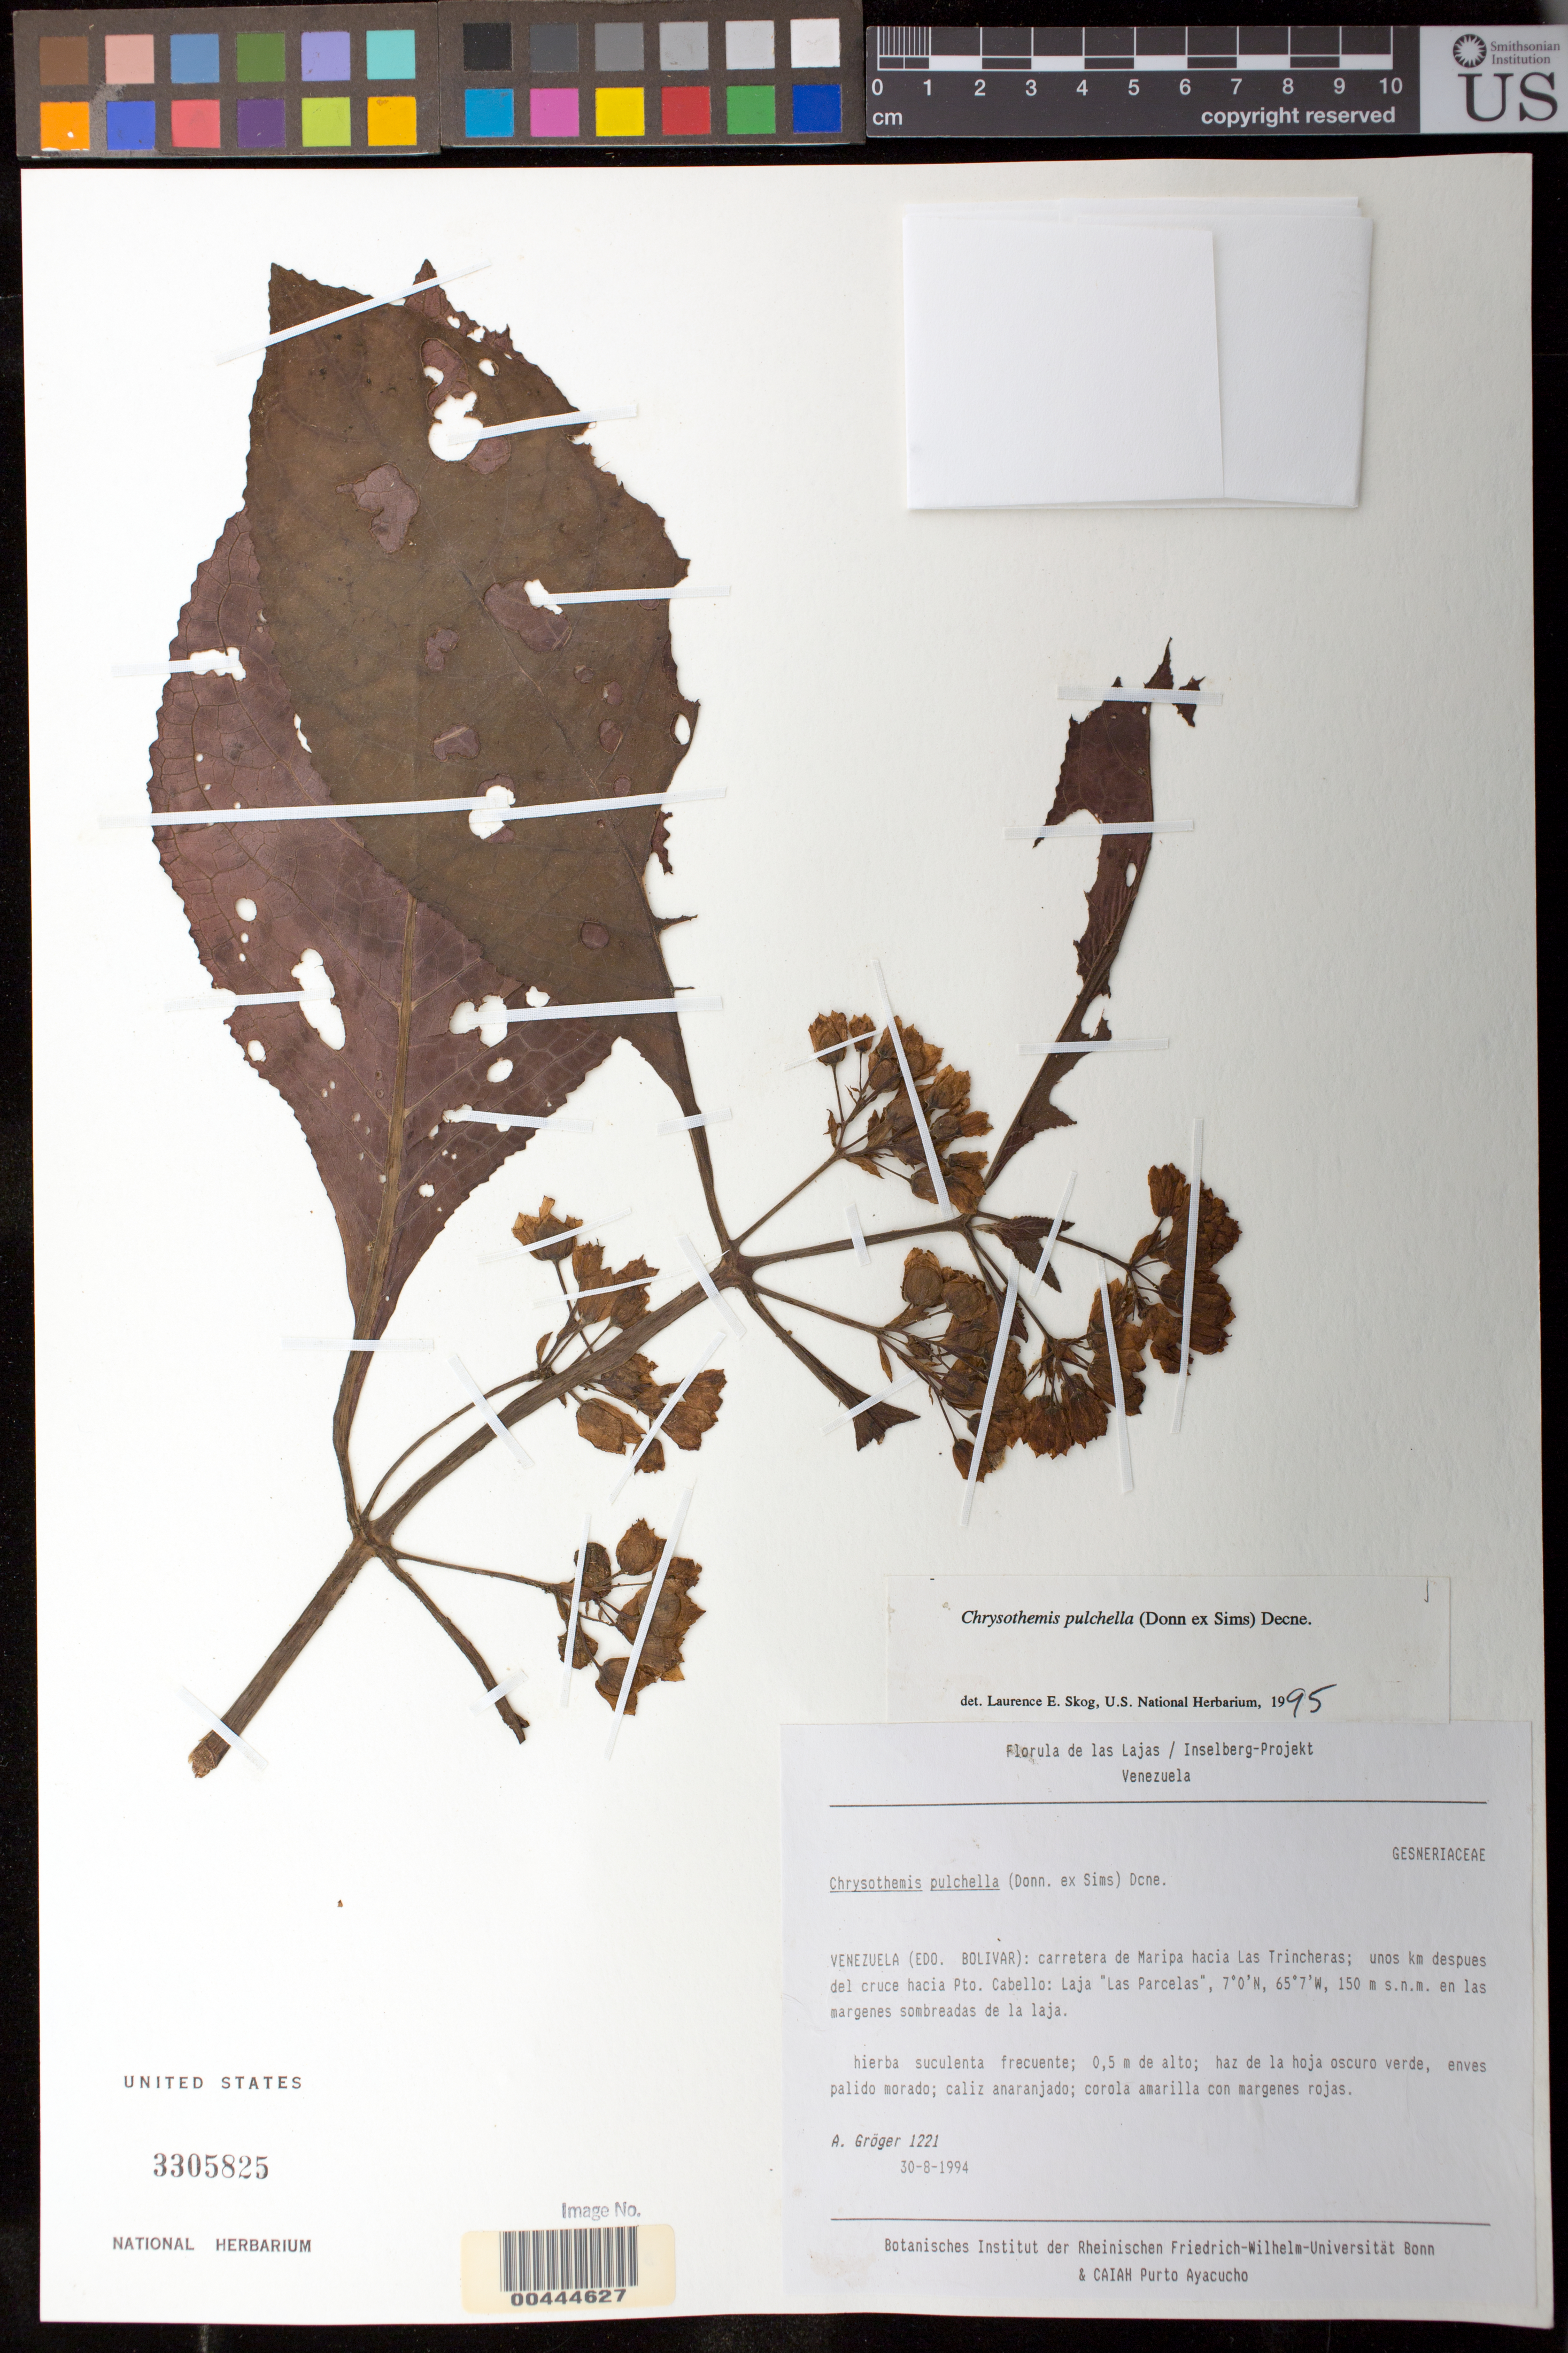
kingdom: Plantae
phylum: Tracheophyta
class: Magnoliopsida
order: Lamiales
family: Gesneriaceae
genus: Chrysothemis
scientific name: Chrysothemis pulchella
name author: (Donn ex Sims) Decne.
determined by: Skog, Laurence E.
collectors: A. Gröger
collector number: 1221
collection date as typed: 30 Aug 1994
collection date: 1994-08-30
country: Venezuela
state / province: Bolívar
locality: carretera de Maripa hacia Las Trincheras; unos km despues del cruce hacia Pto. Cabello: Laja "Las Parcelas"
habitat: en las margenes sombreadas de la laja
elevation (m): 150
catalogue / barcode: US 3305825